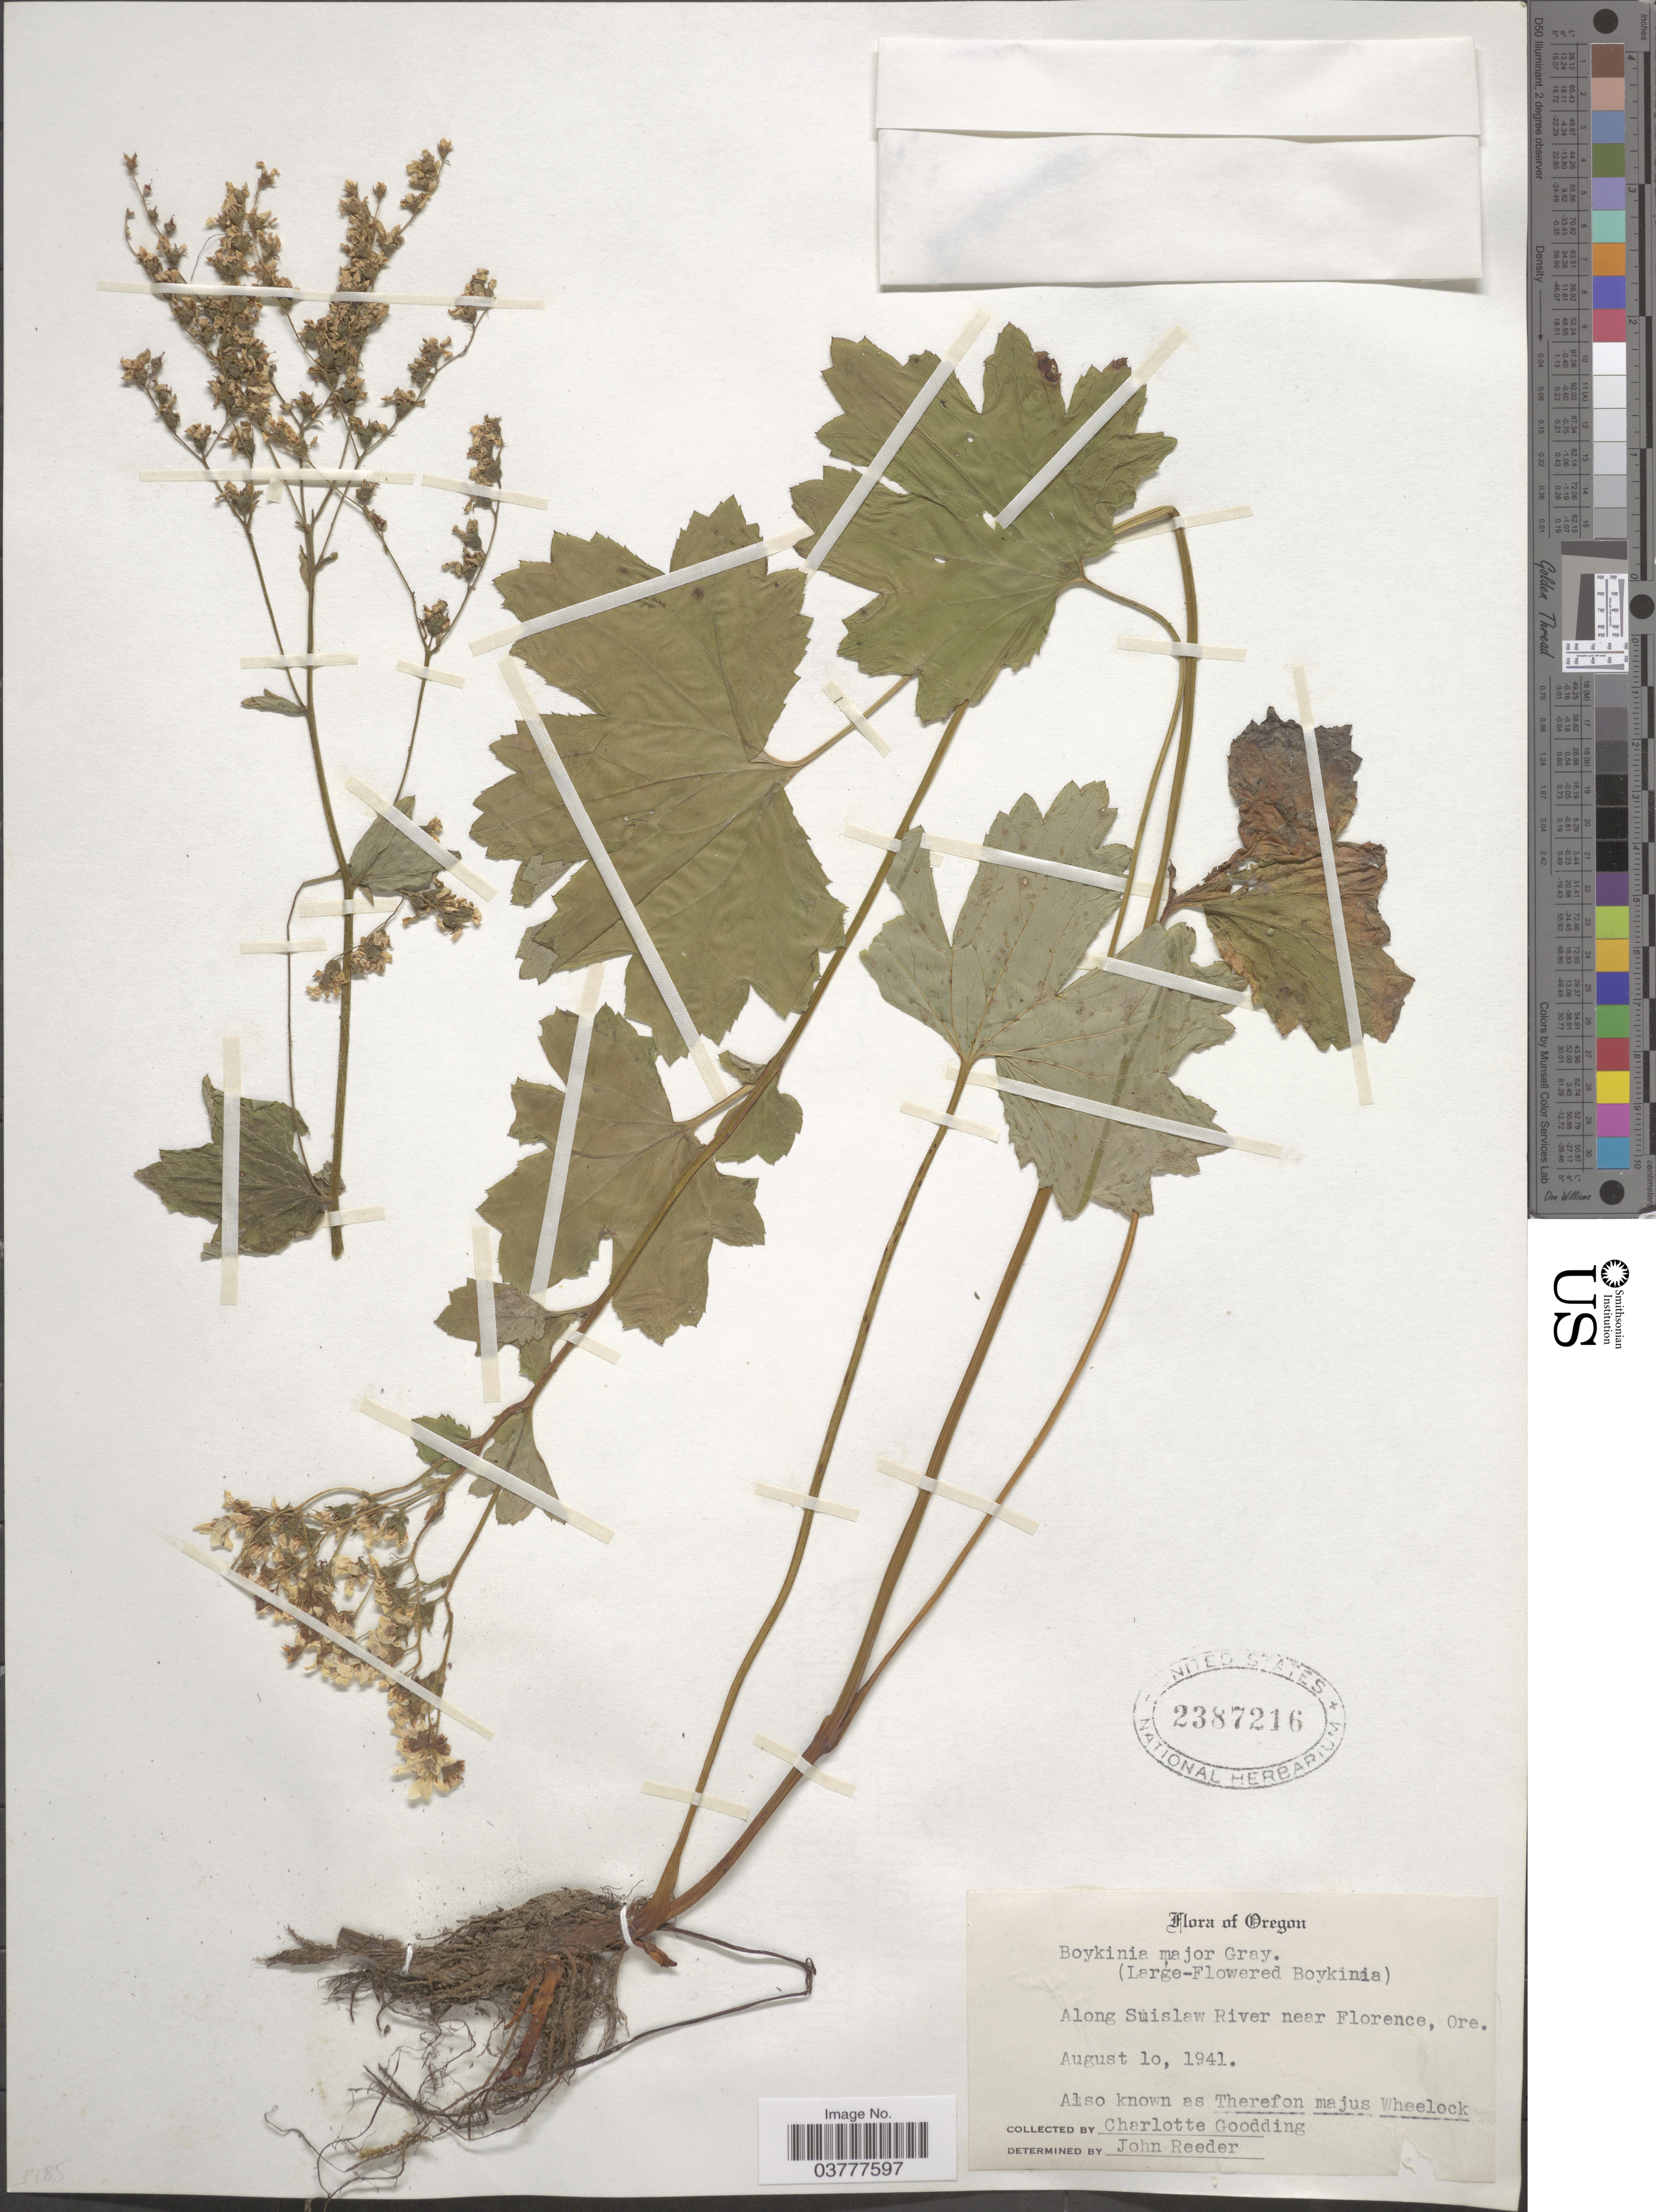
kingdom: Plantae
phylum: Tracheophyta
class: Magnoliopsida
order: Saxifragales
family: Saxifragaceae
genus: Boykinia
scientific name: Boykinia major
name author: A. Gray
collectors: C. Goodding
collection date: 1941-08-10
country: United States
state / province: Oregon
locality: Along Suislaw River near Florence.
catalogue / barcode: US 2387216